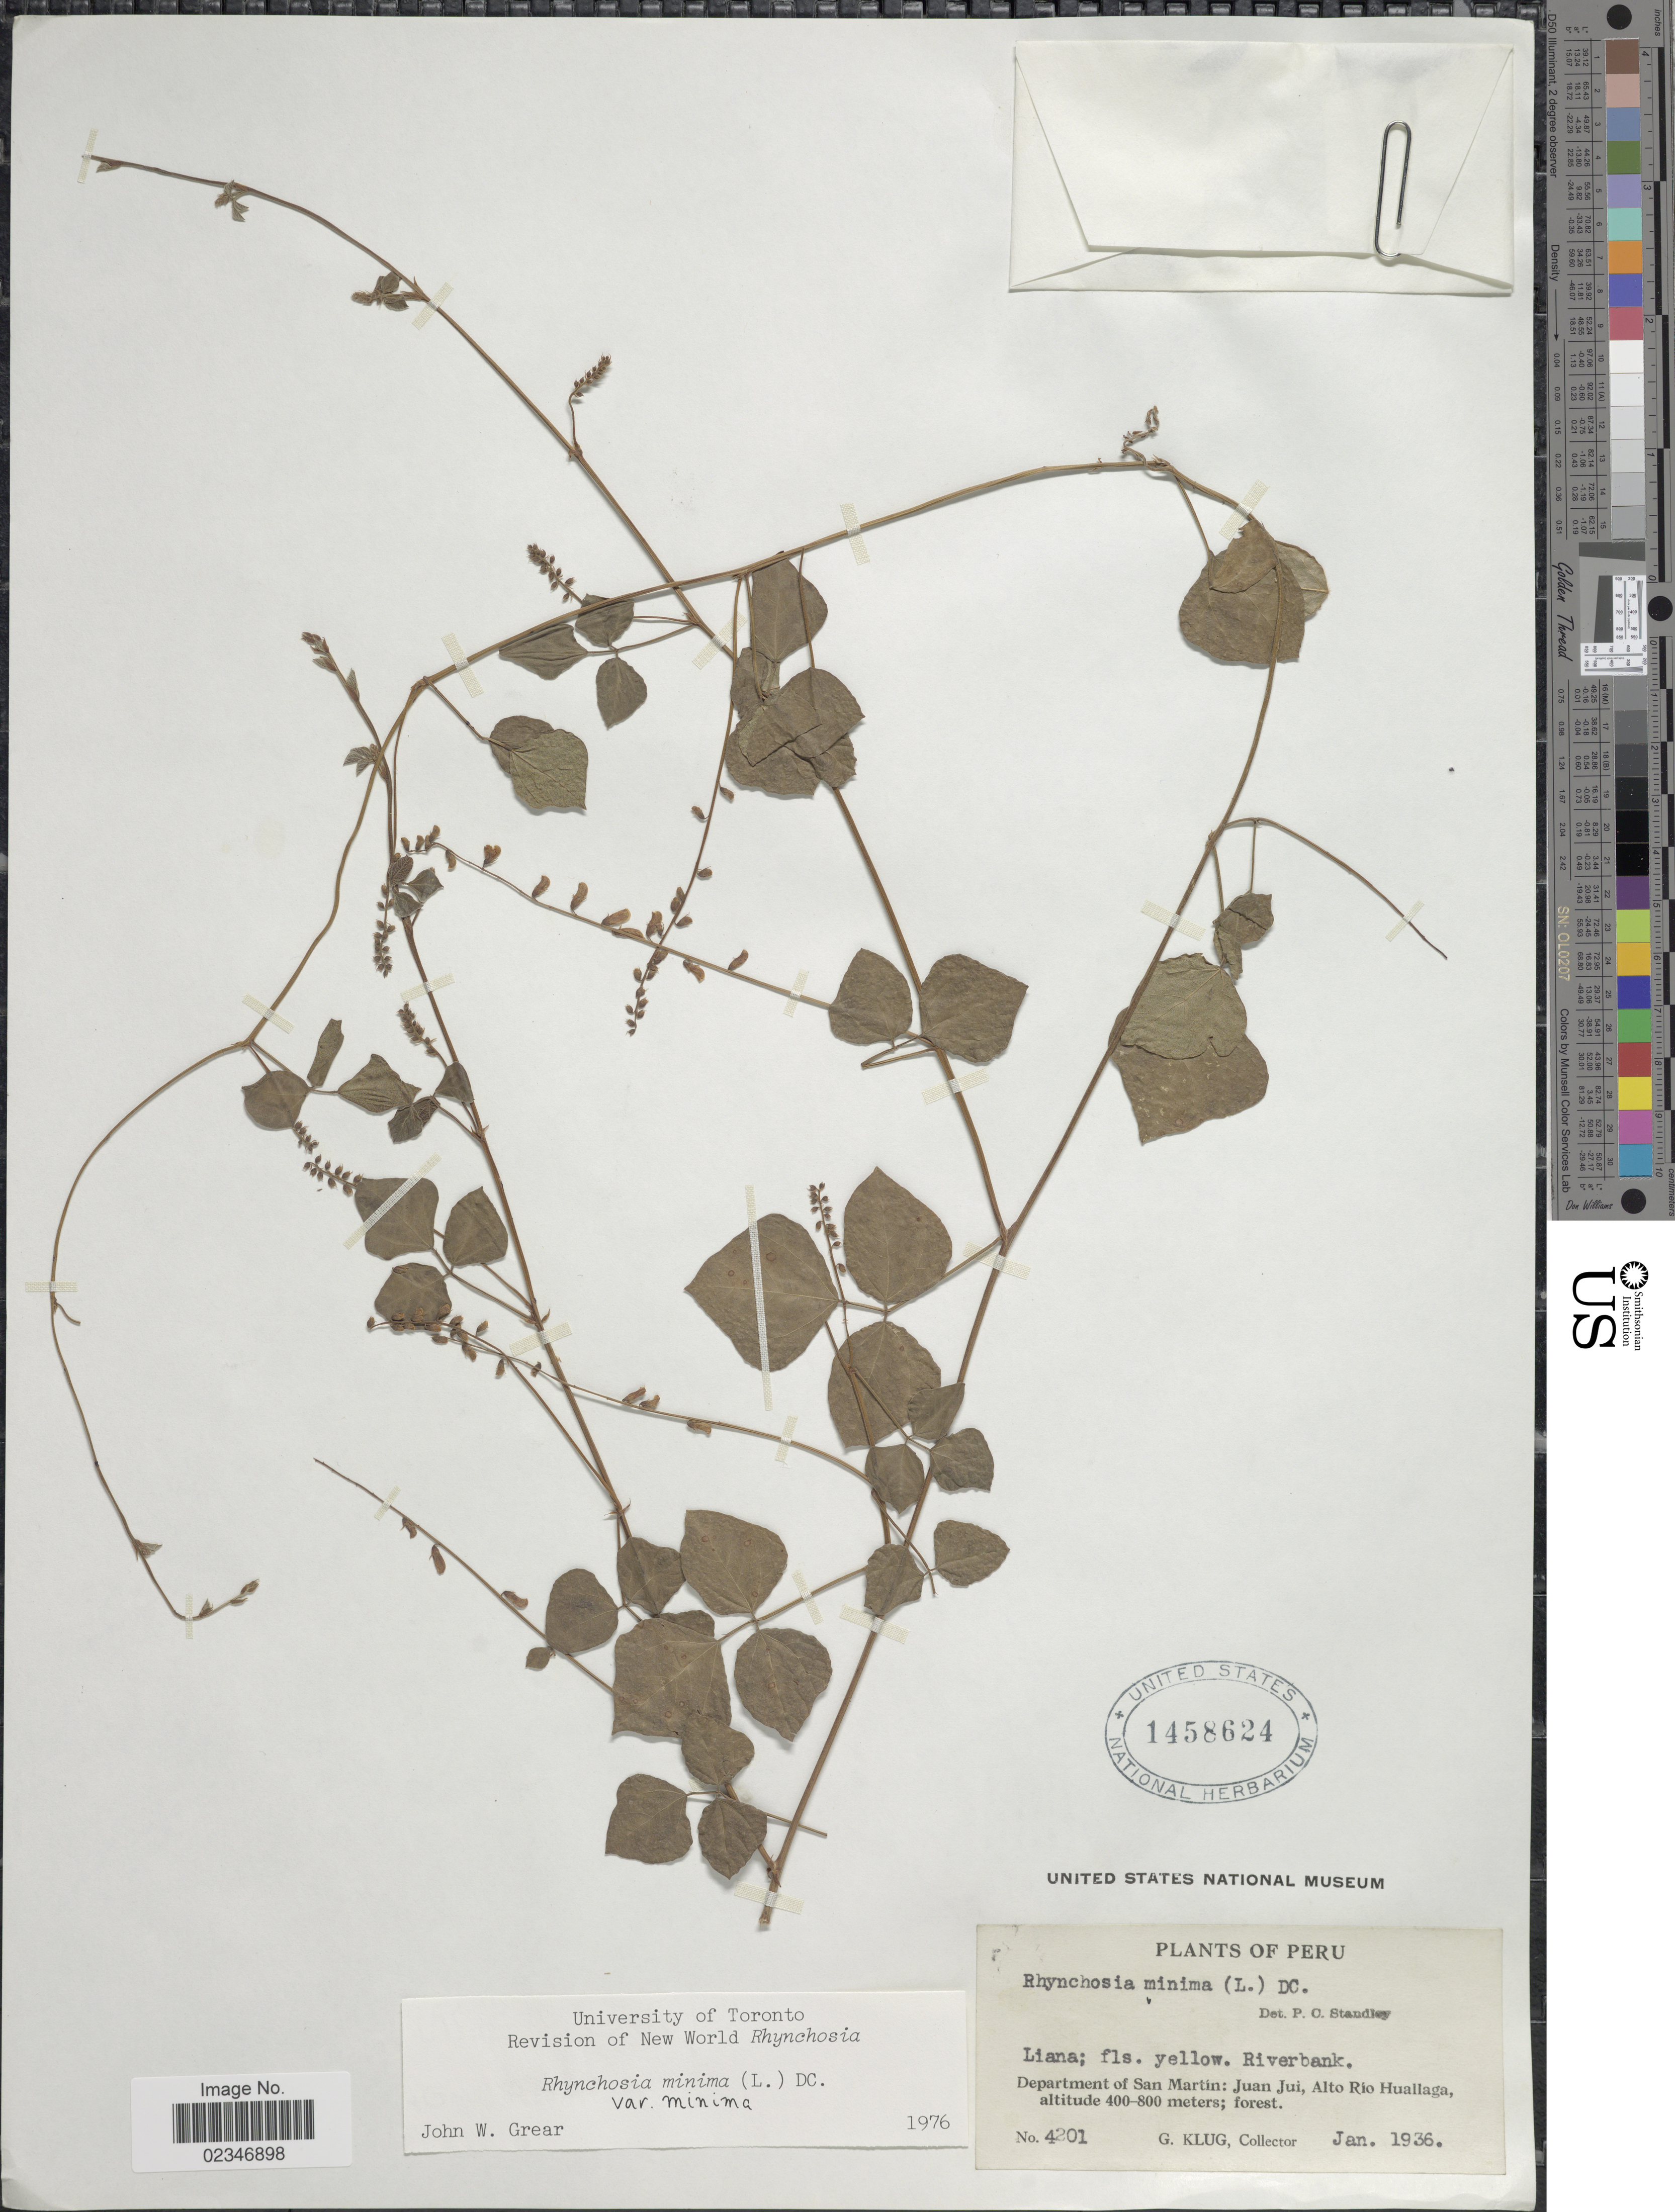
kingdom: Plantae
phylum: Tracheophyta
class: Magnoliopsida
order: Fabales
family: Fabaceae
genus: Rhynchosia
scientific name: Rhynchosia minima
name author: (L.) DC.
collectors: G. Klug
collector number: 4201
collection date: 1936-01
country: Peru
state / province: San Martín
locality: Juan Jui, Alto Rio Huallaga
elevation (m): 400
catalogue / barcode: US 1458624